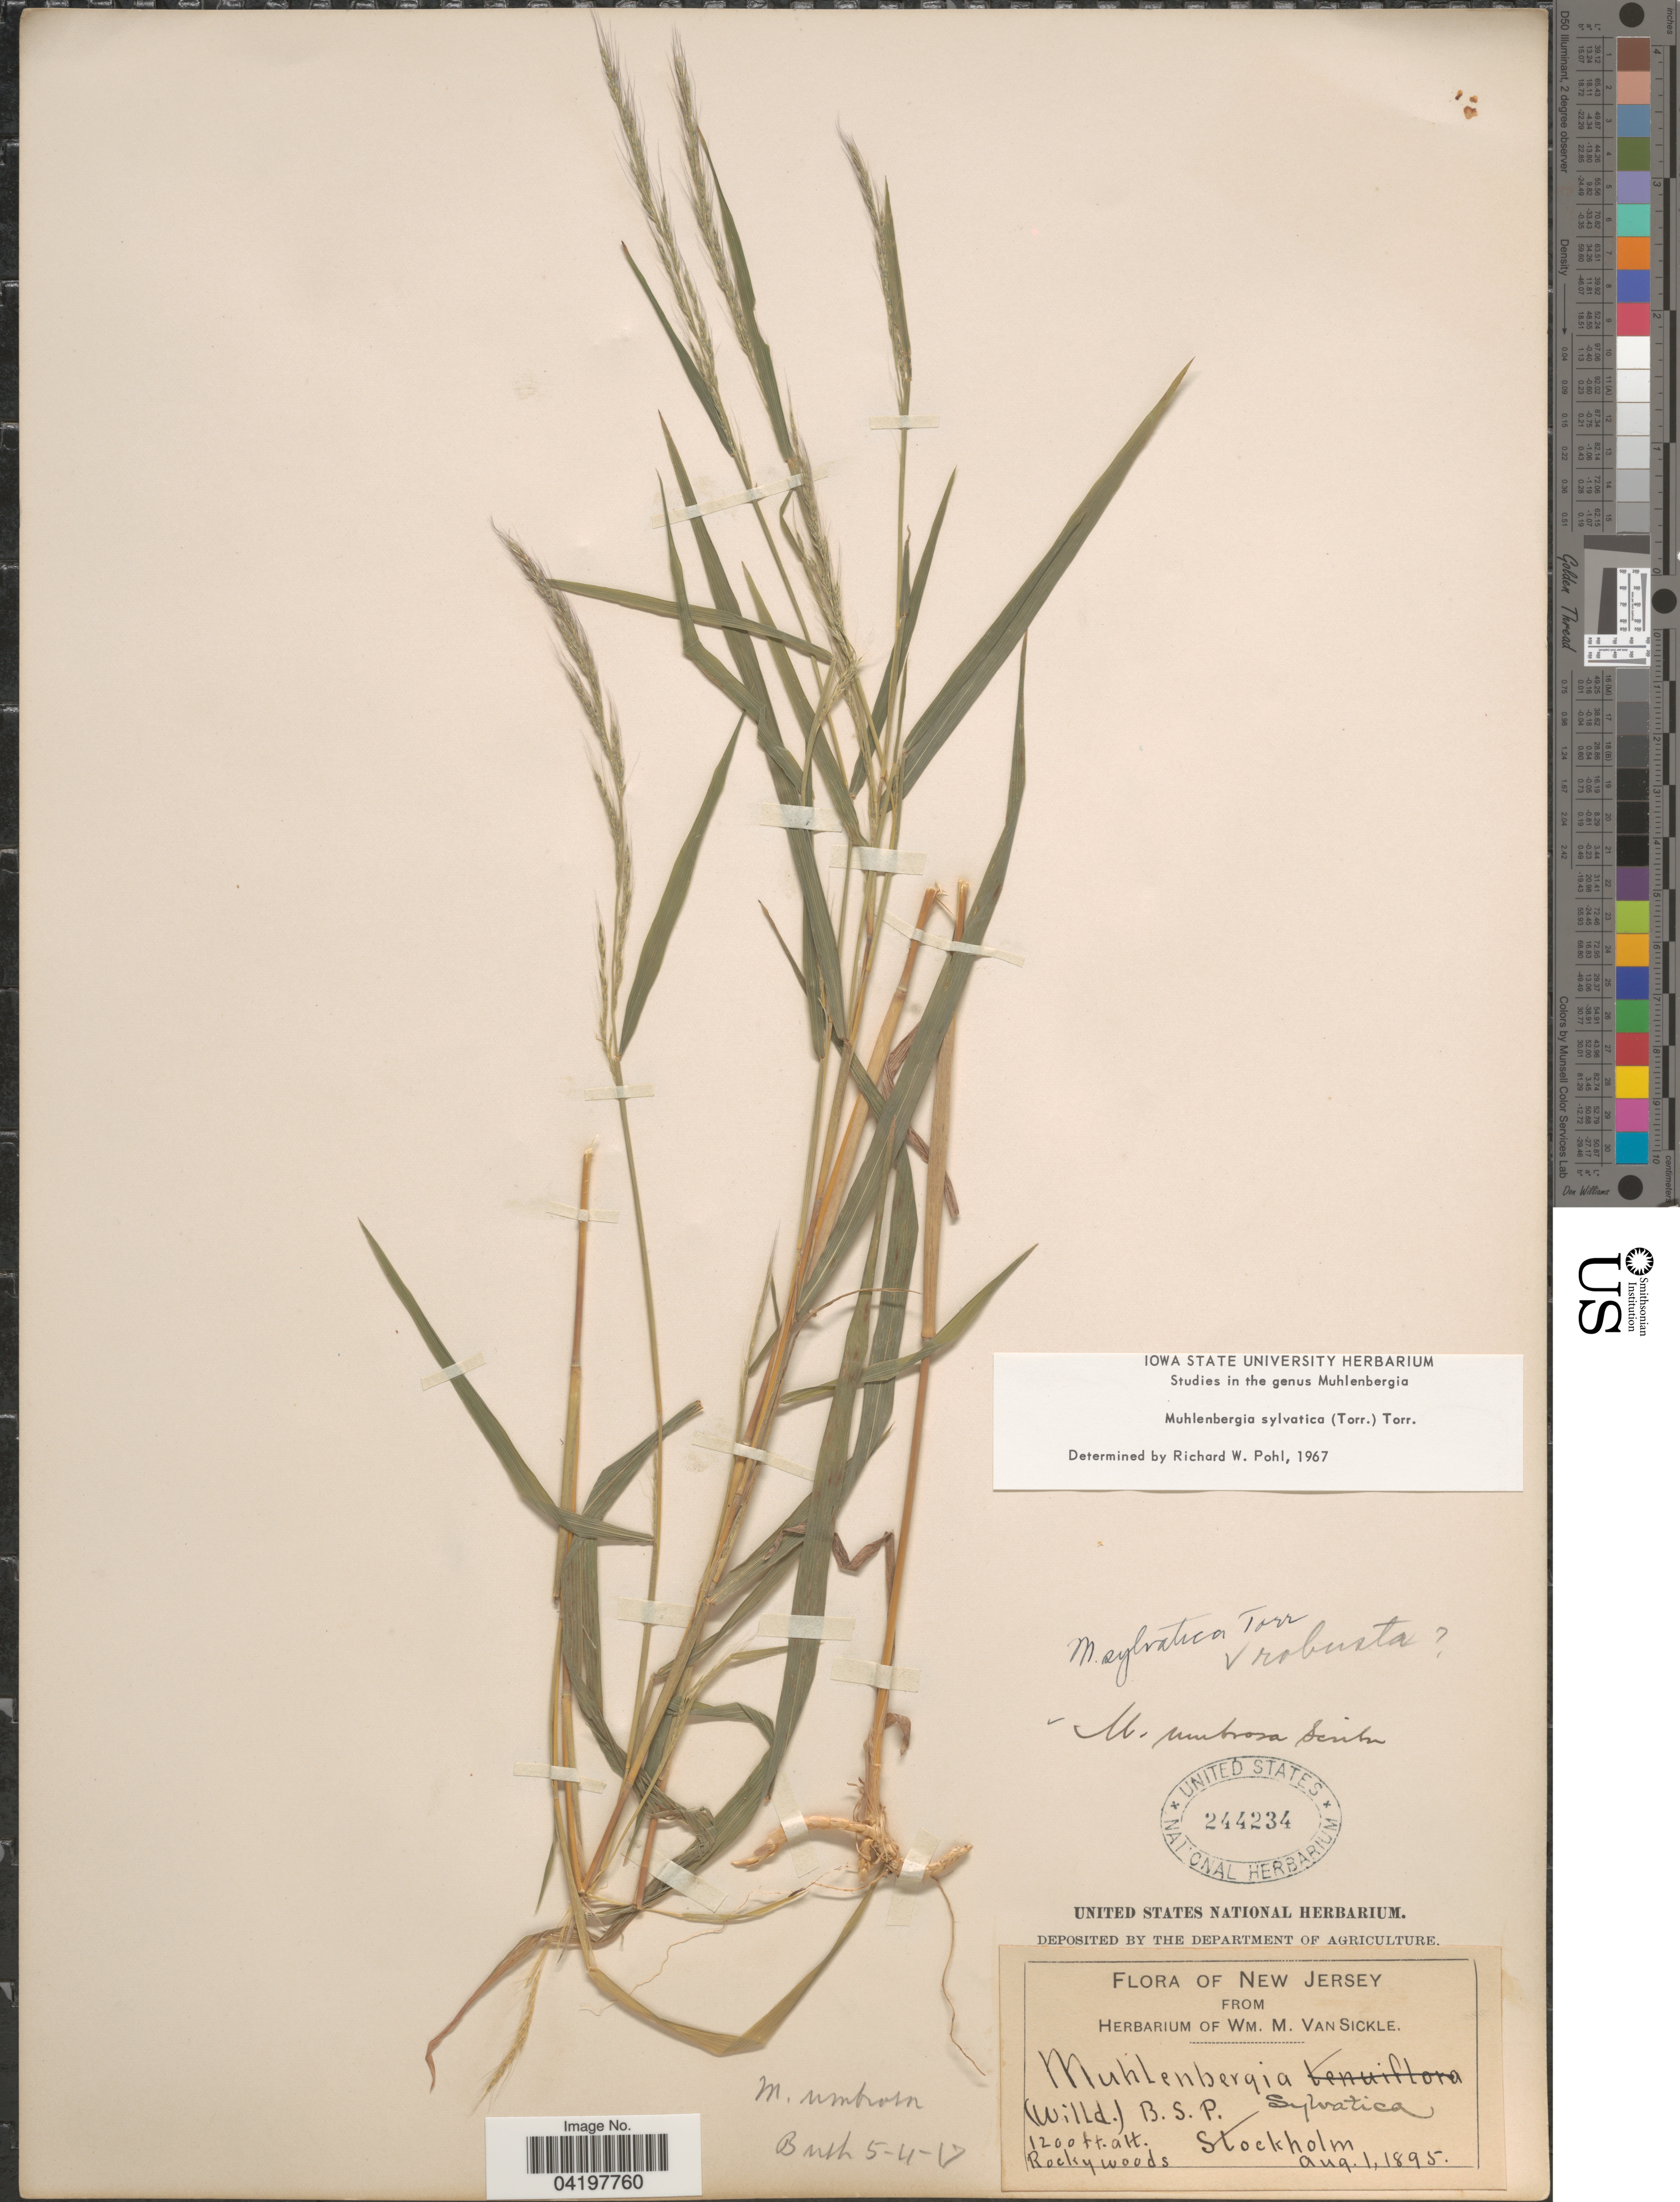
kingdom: Plantae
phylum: Tracheophyta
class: Liliopsida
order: Poales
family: Poaceae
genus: Muhlenbergia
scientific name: Muhlenbergia sylvatica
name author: (Torr.) Torr. ex A. Gray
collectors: ex herb. Wm. M. Van Sickle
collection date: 1895-08-01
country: United States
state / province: New Jersey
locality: Stockholm.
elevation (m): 366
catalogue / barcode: US 244234